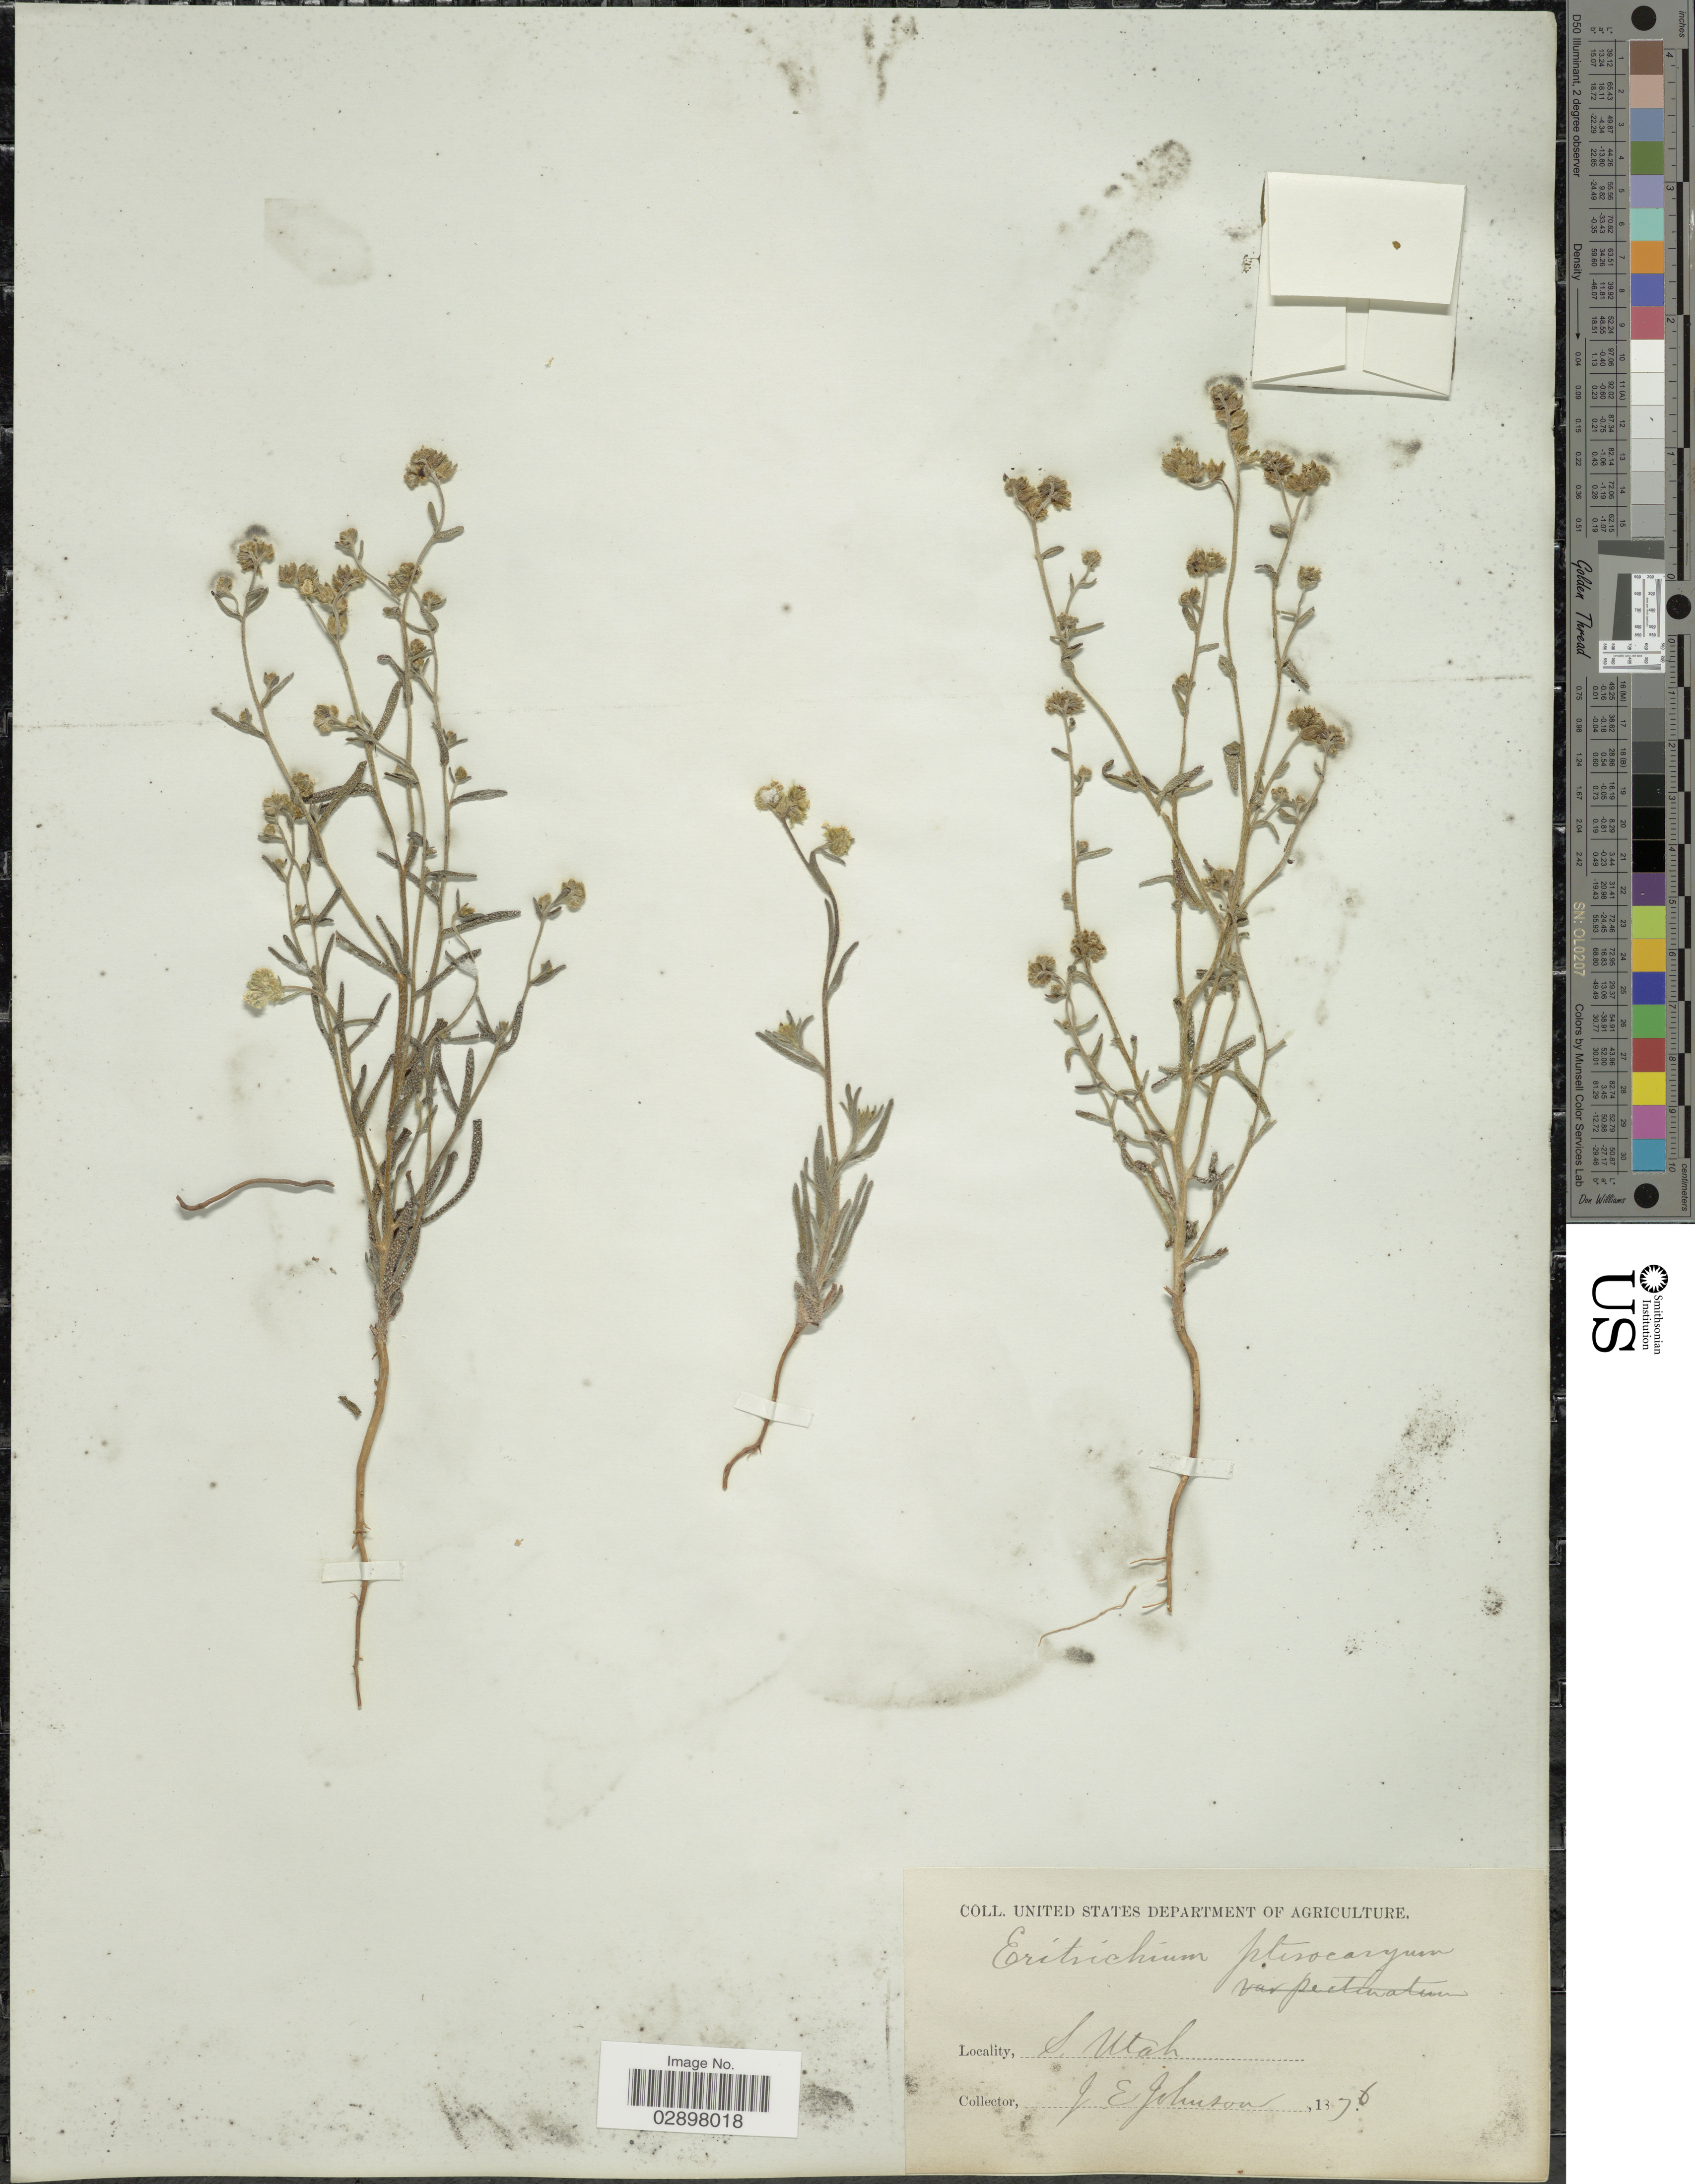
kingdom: Plantae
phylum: Tracheophyta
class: Magnoliopsida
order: Boraginales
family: Boraginaceae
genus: Cryptantha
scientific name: Cryptantha pterocarya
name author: (Torr.) Greene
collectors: J. E. Johnson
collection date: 1876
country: United States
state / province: Utah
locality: S. Utah.